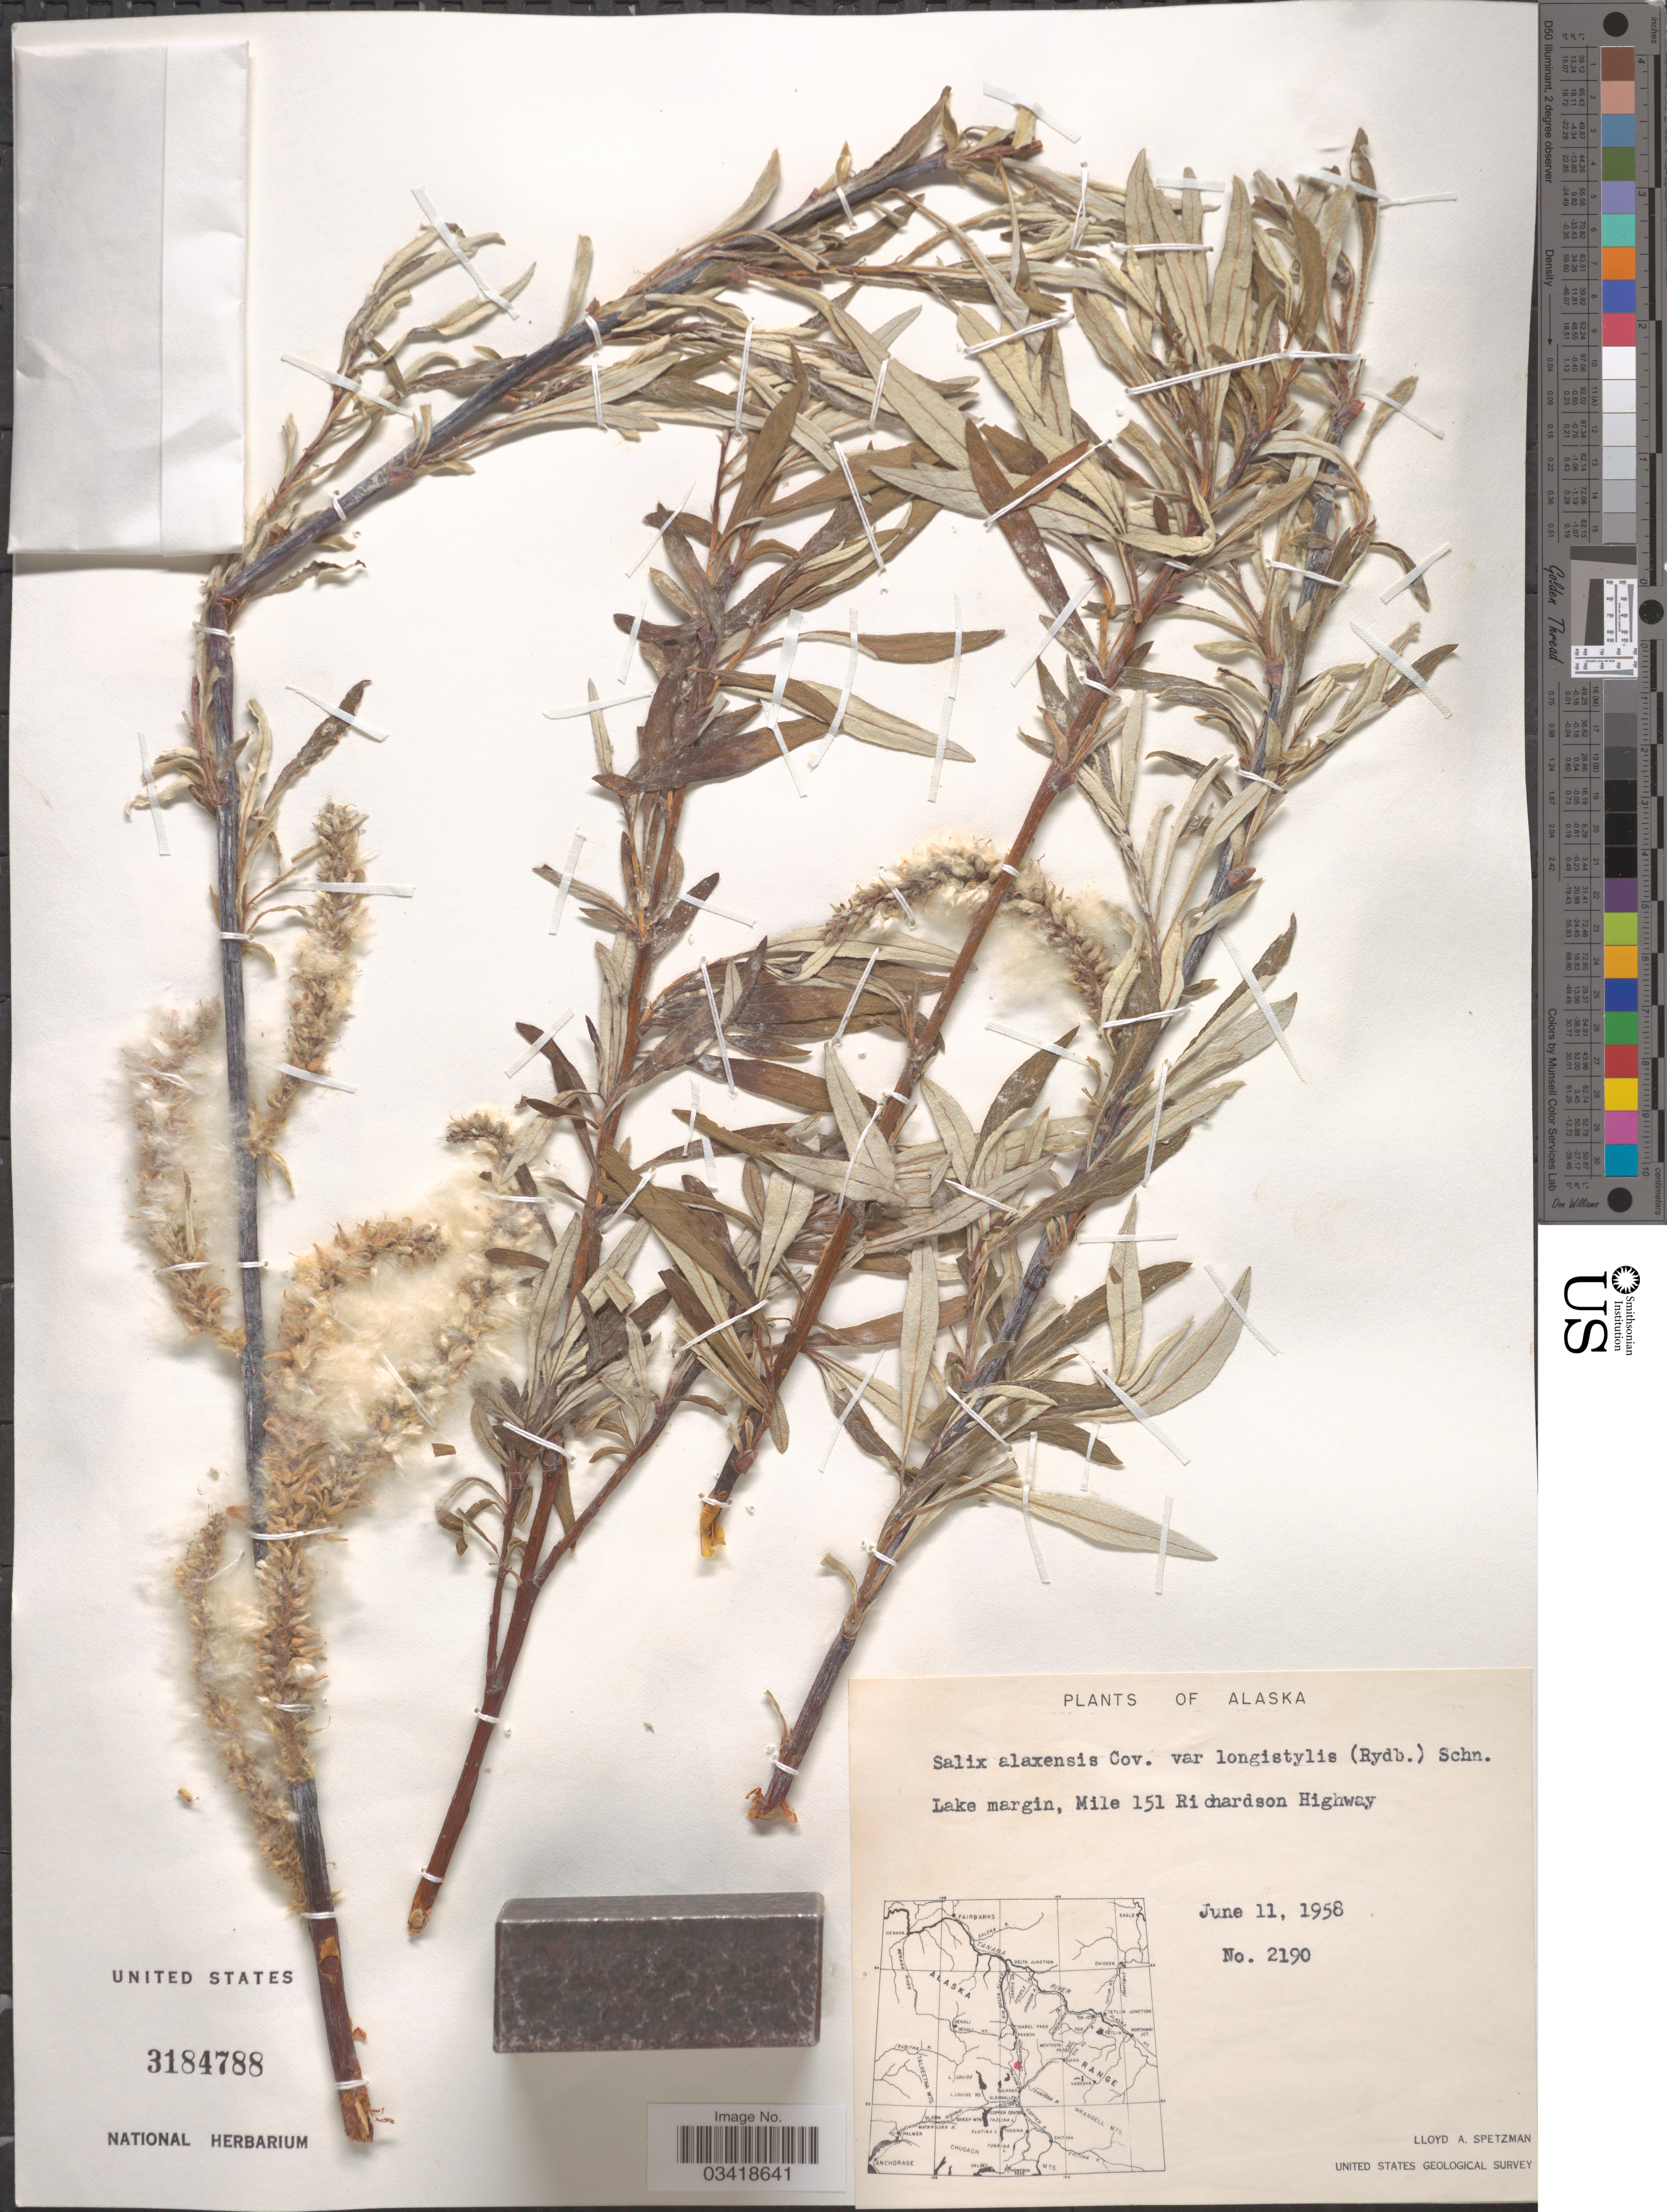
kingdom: Plantae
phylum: Tracheophyta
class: Magnoliopsida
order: Malpighiales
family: Salicaceae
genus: Salix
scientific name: Salix alaxensis var. longistylis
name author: (Rydb.) C.K. Schneid.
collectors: L. Spetzman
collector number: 2190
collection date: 1958-06-11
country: United States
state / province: Alaska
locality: Lake margin, Mile 151 Richardson Highway.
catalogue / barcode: US 3184788